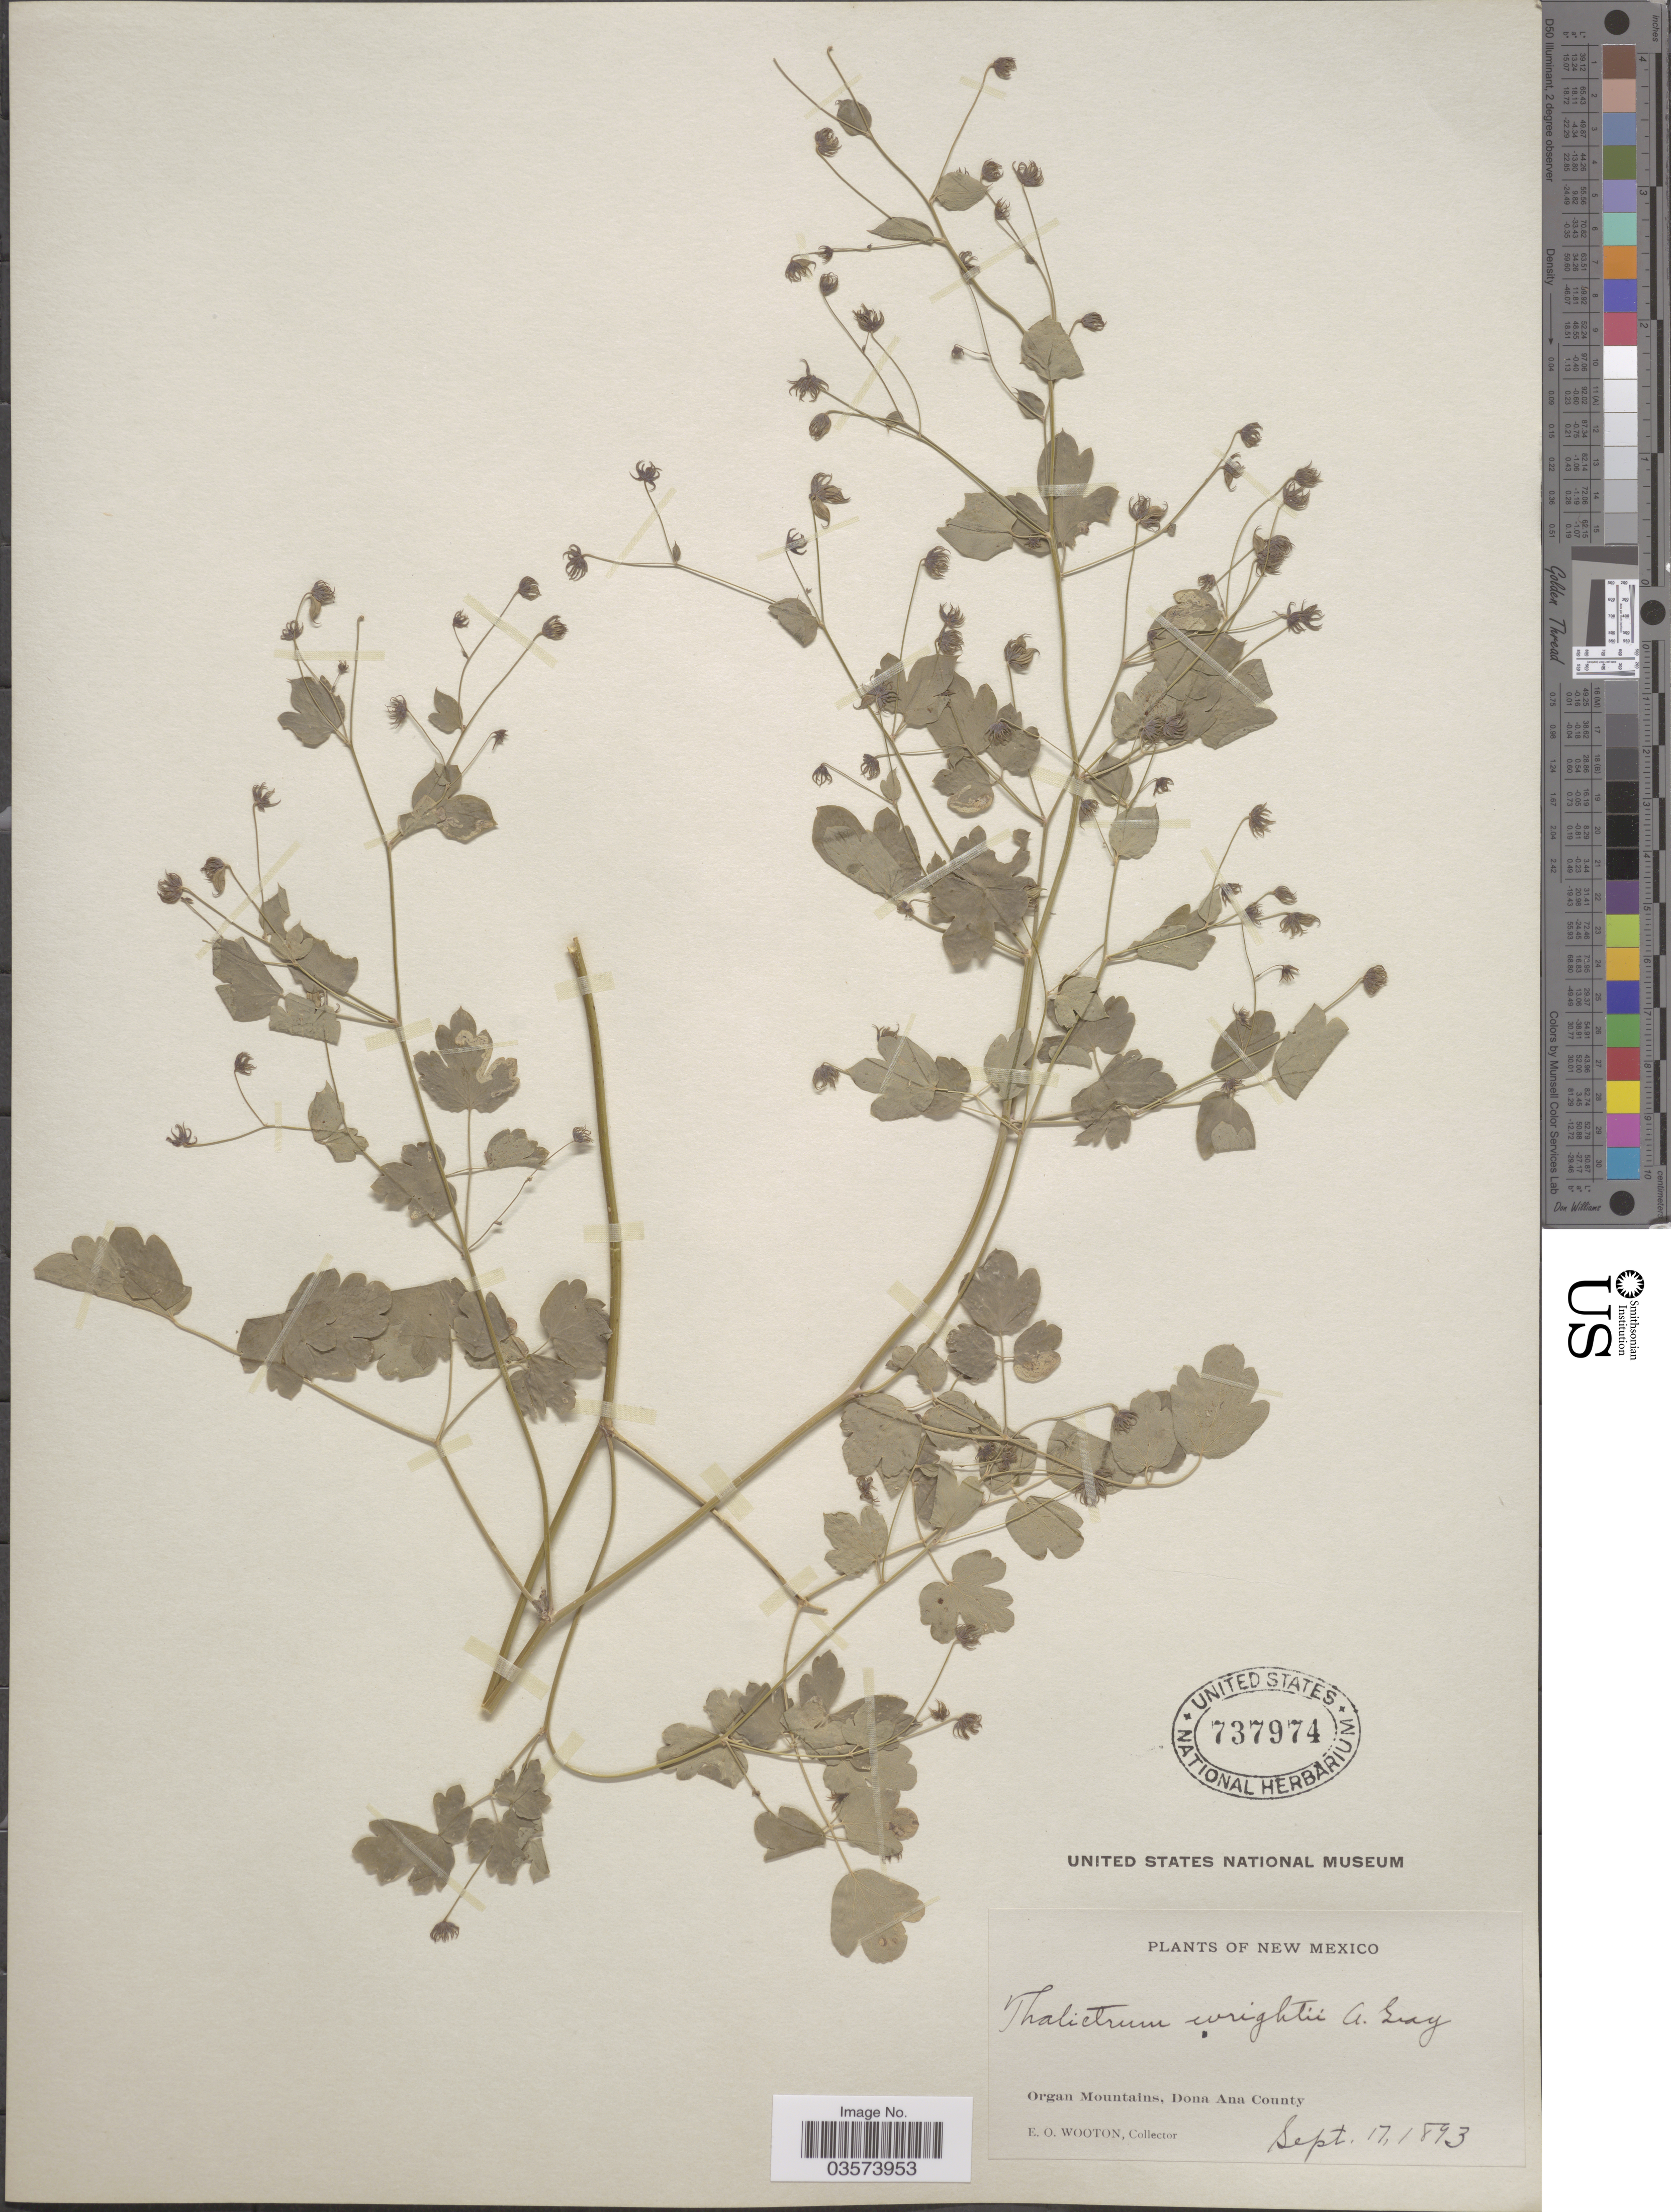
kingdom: Plantae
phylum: Tracheophyta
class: Magnoliopsida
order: Ranunculales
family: Ranunculaceae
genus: Thalictrum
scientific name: Thalictrum fendleri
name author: Engelm. ex A. Gray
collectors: E. O. Wooton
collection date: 1893-09-17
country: United States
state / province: New Mexico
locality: Organ Mountains, Dona Ana County.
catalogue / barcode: US 737974